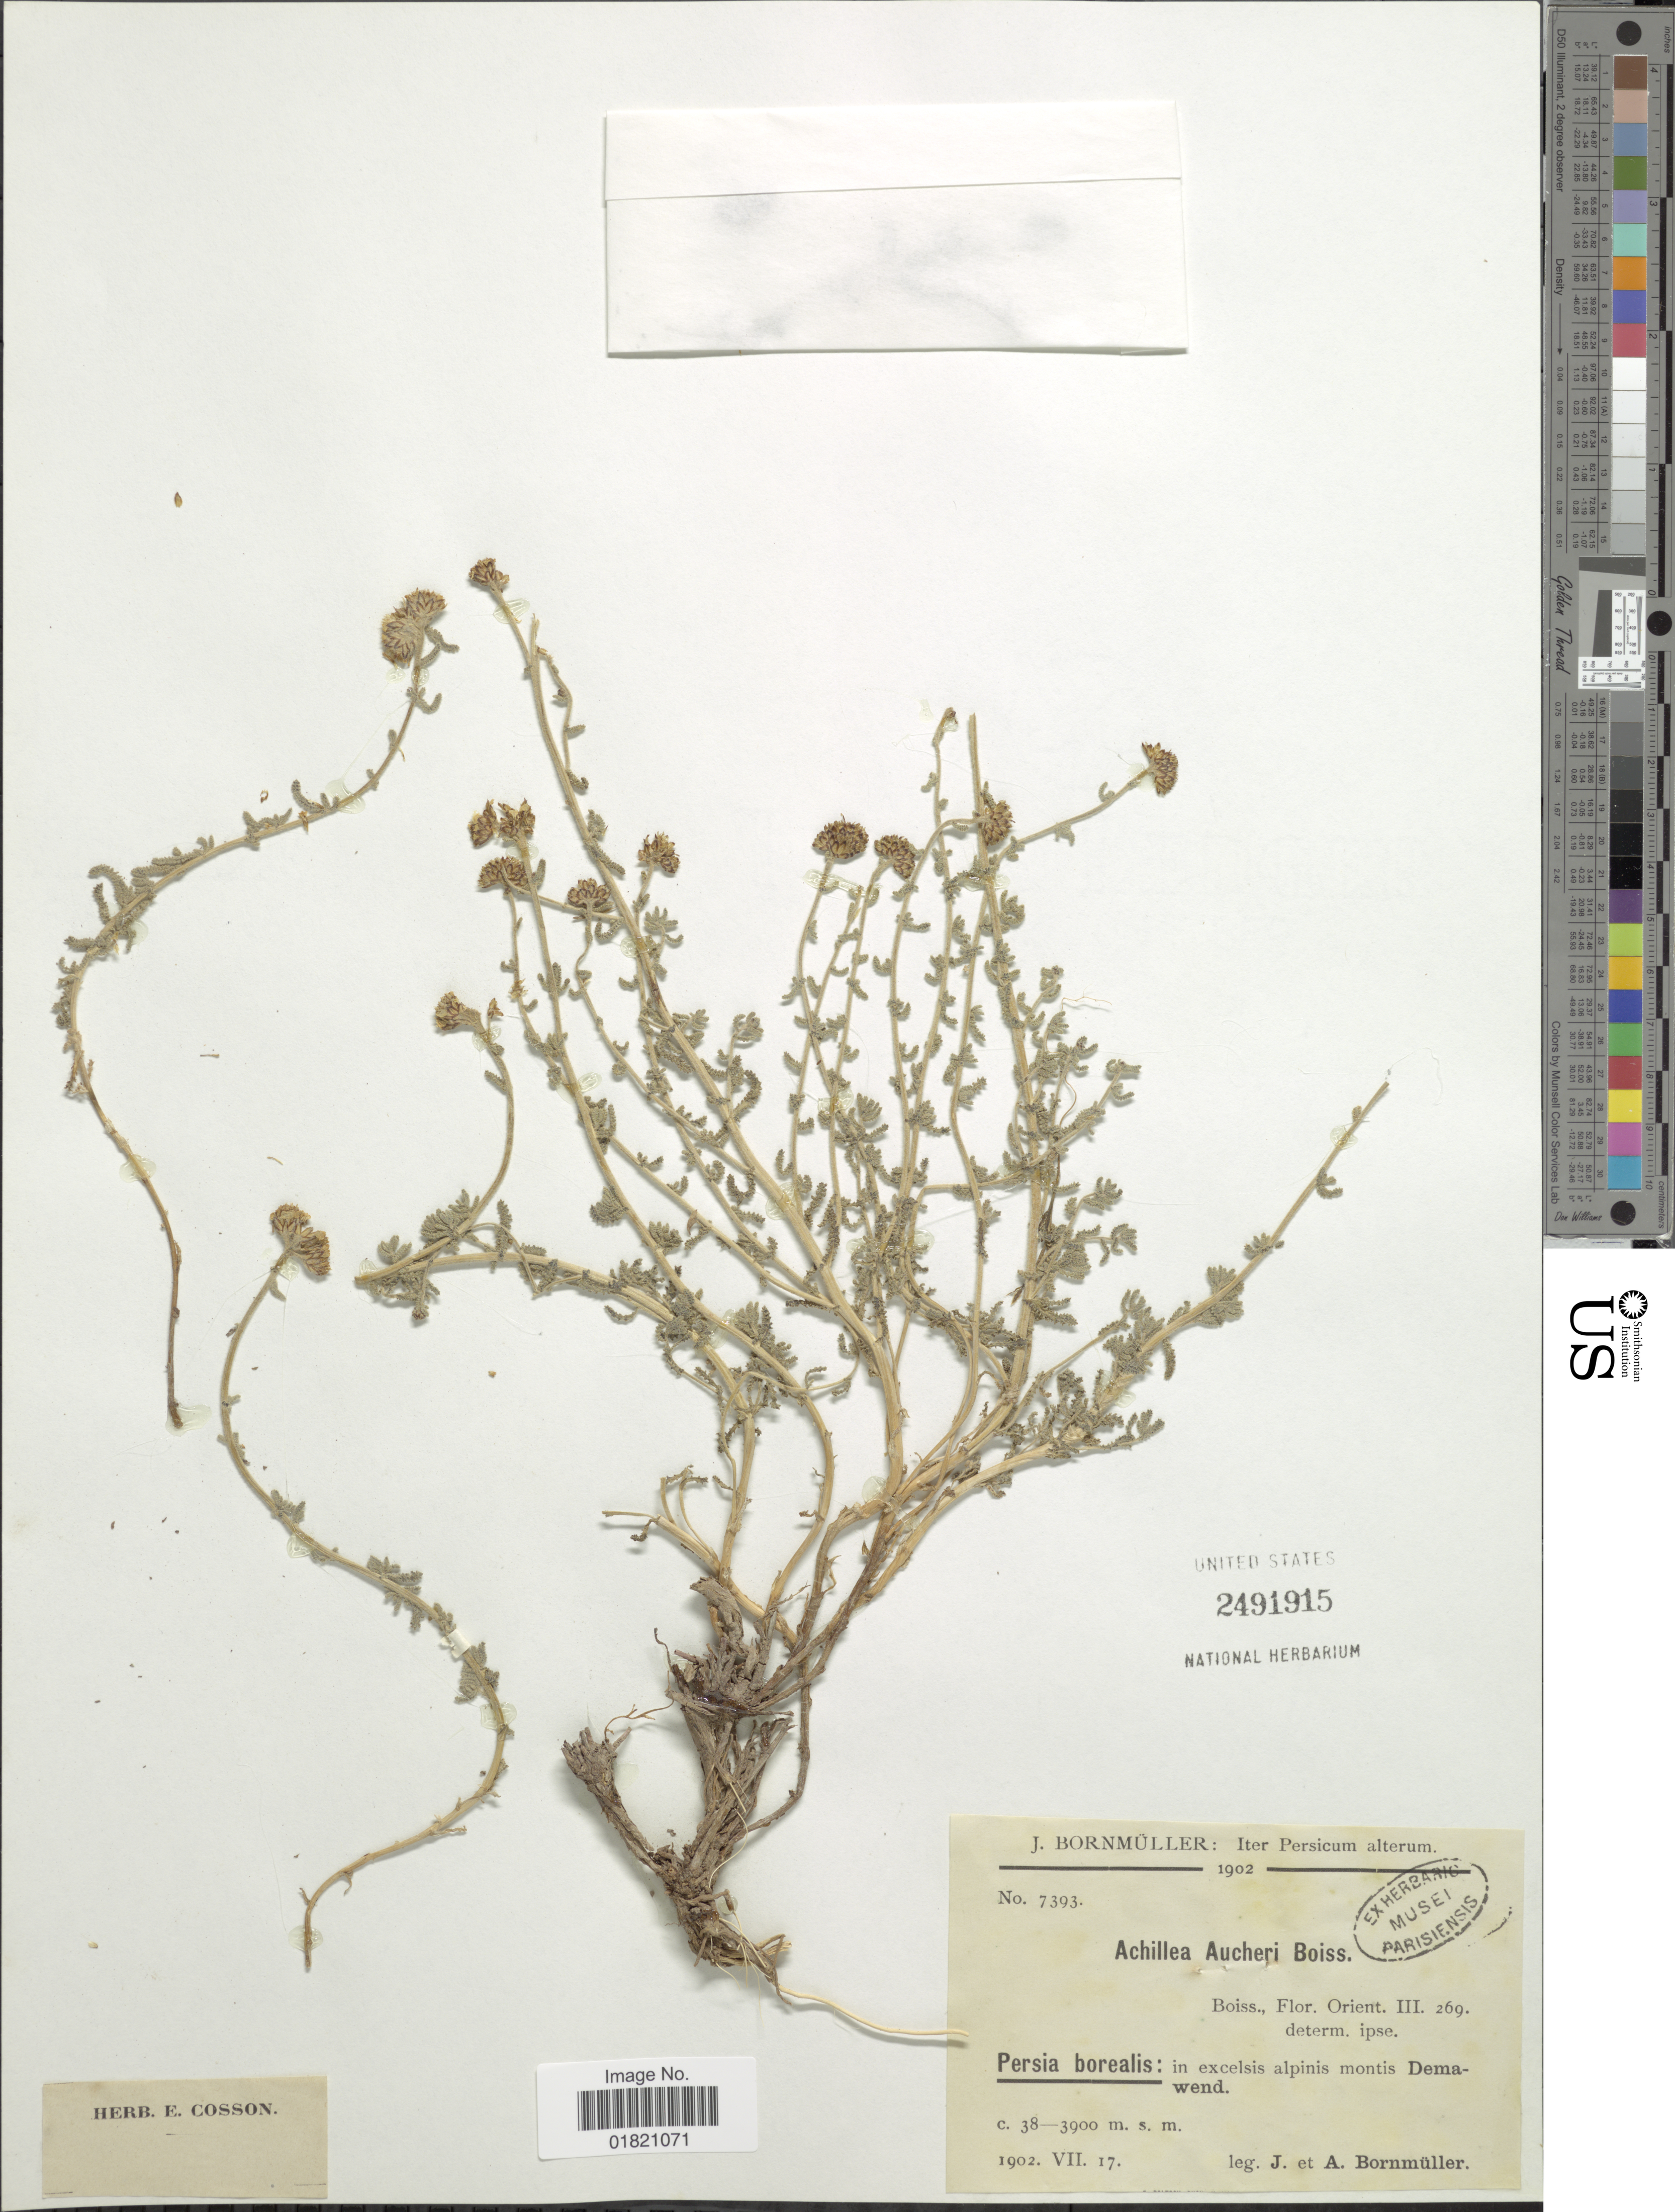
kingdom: Plantae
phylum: Tracheophyta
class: Magnoliopsida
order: Asterales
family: Asteraceae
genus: Achillea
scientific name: Achillea aucheri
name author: Boiss.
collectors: J. Bornmüller & A. Bornmüller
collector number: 7393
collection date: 1902-07-17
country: Iran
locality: Persicum alterum. Persia borealis: in excelsis alpinis montis Demawend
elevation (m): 3800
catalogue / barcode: US 2491915